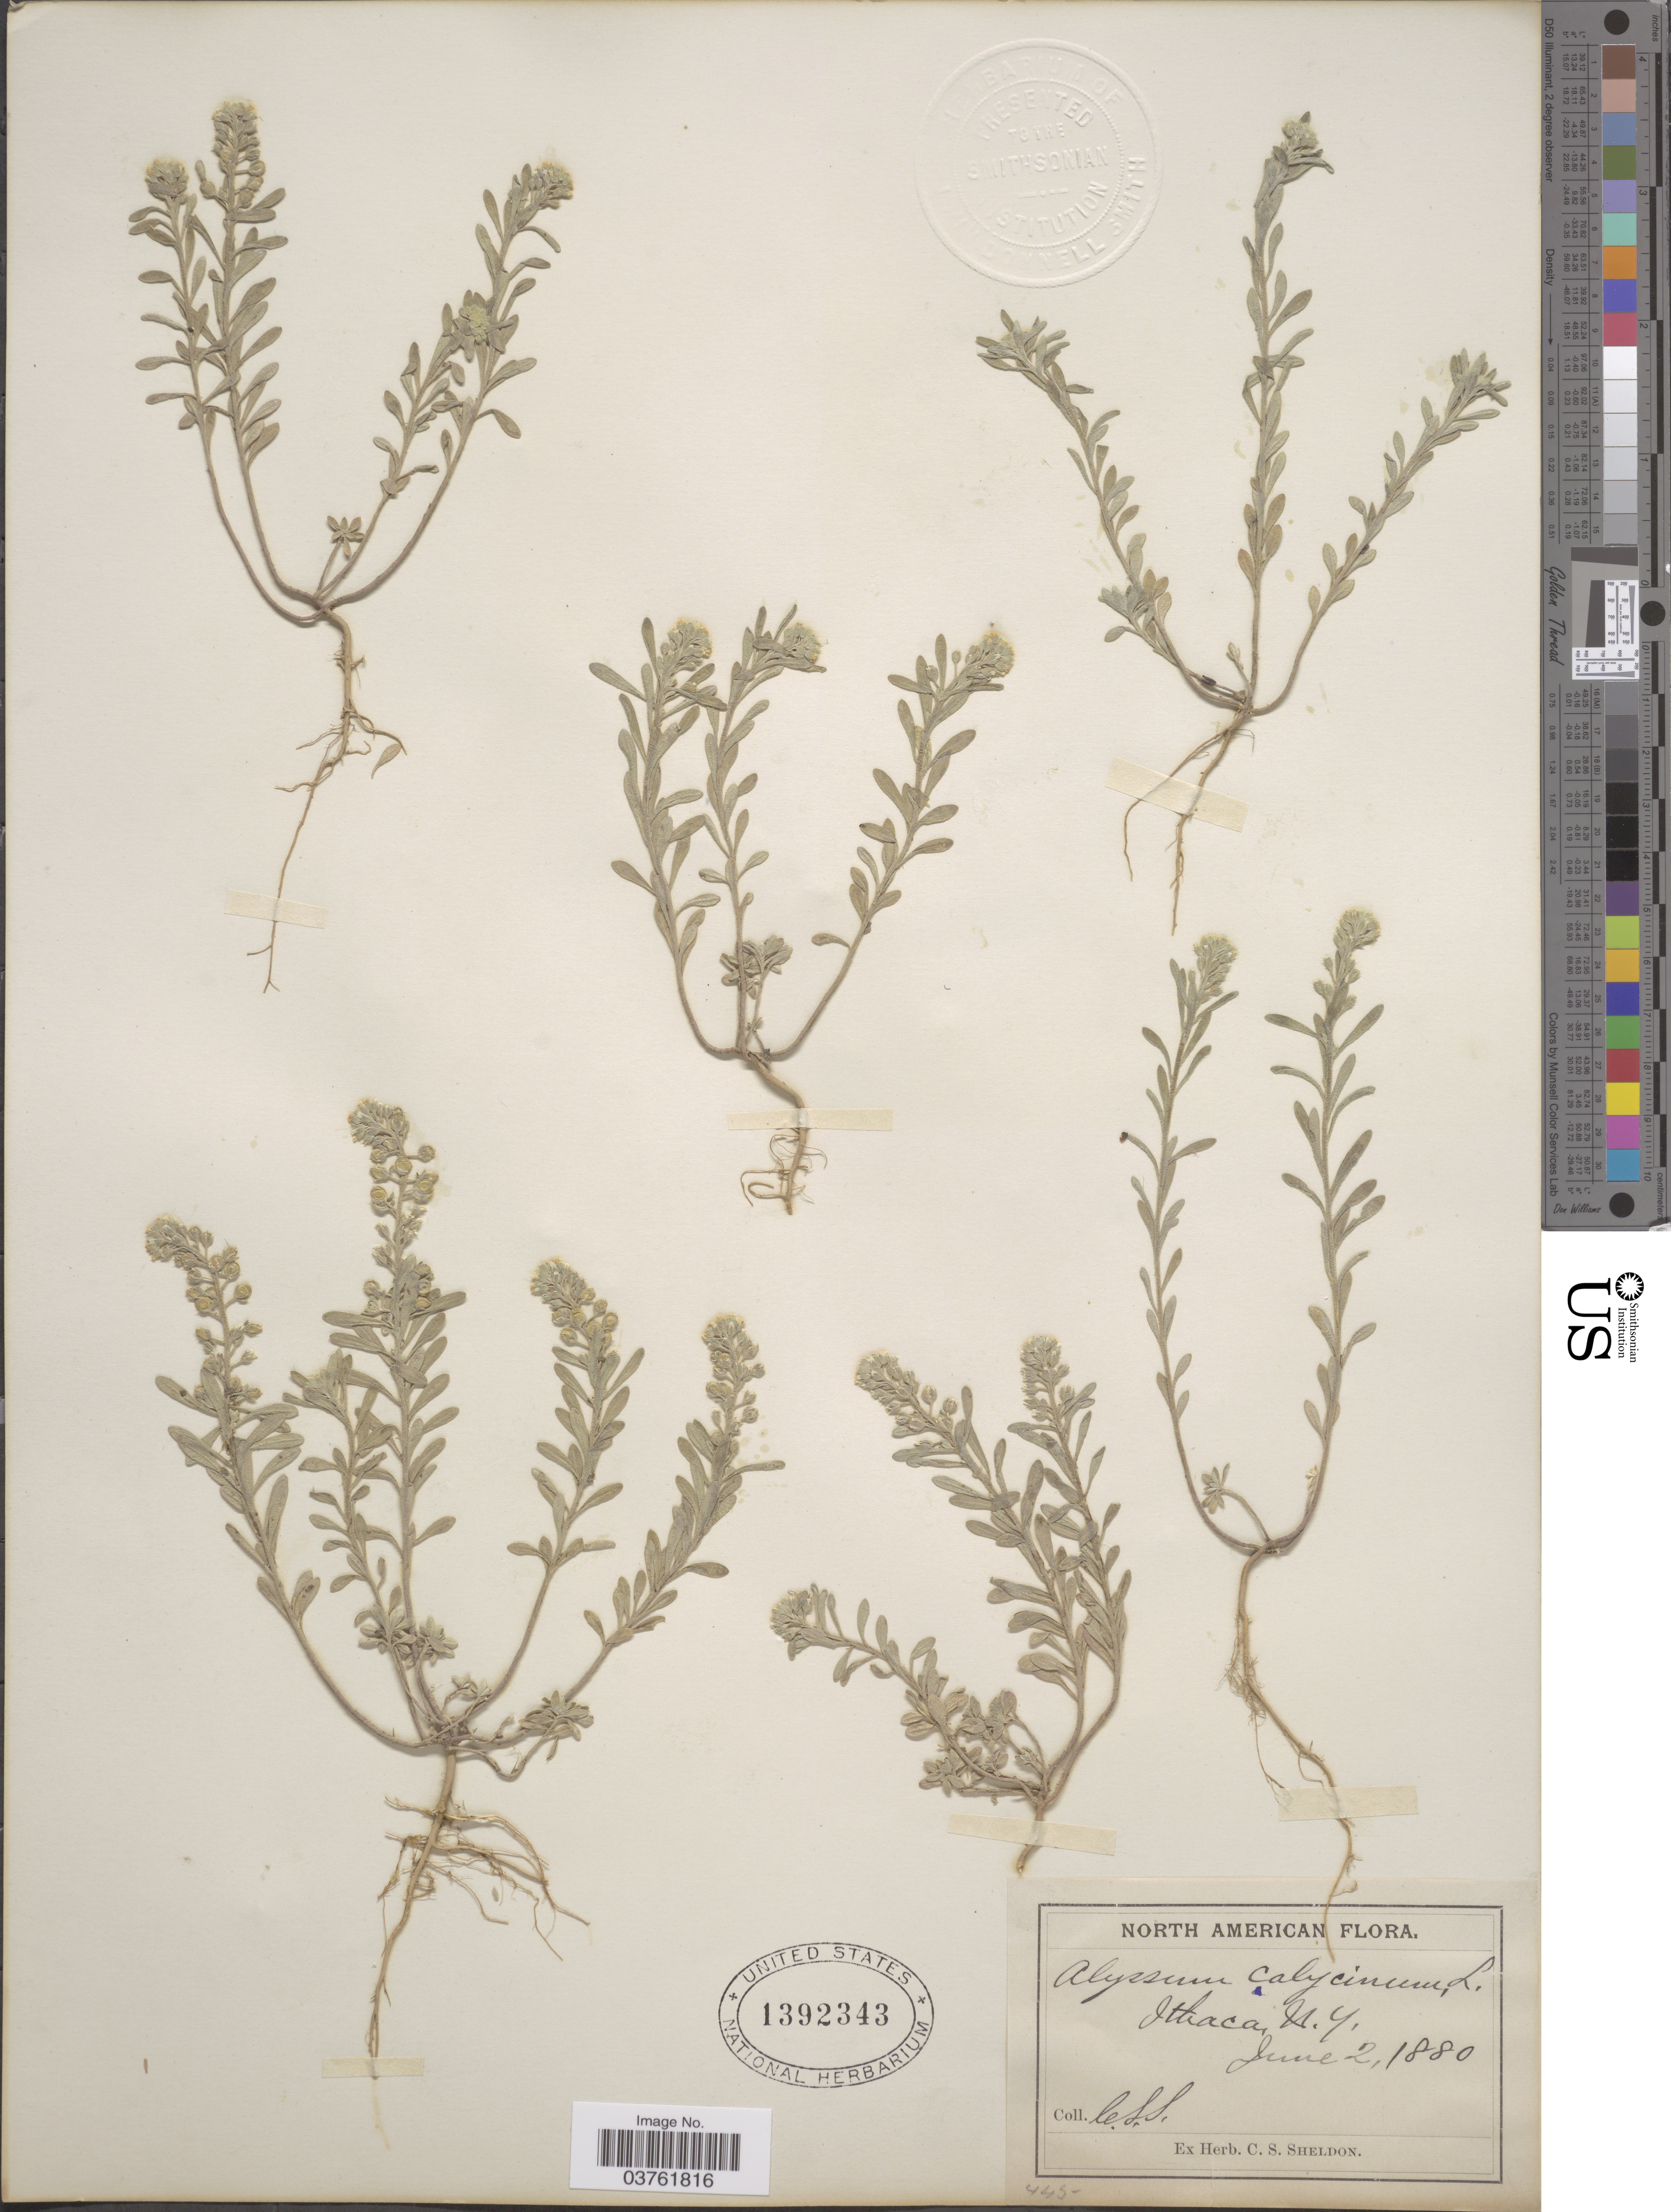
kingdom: Plantae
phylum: Tracheophyta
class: Magnoliopsida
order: Brassicales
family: Brassicaceae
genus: Alyssum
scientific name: Alyssum alyssoides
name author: (L.) L.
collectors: C. S. Sheldon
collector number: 445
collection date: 1880-06-02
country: United States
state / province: New York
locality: Ithaca.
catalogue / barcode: US 1392343